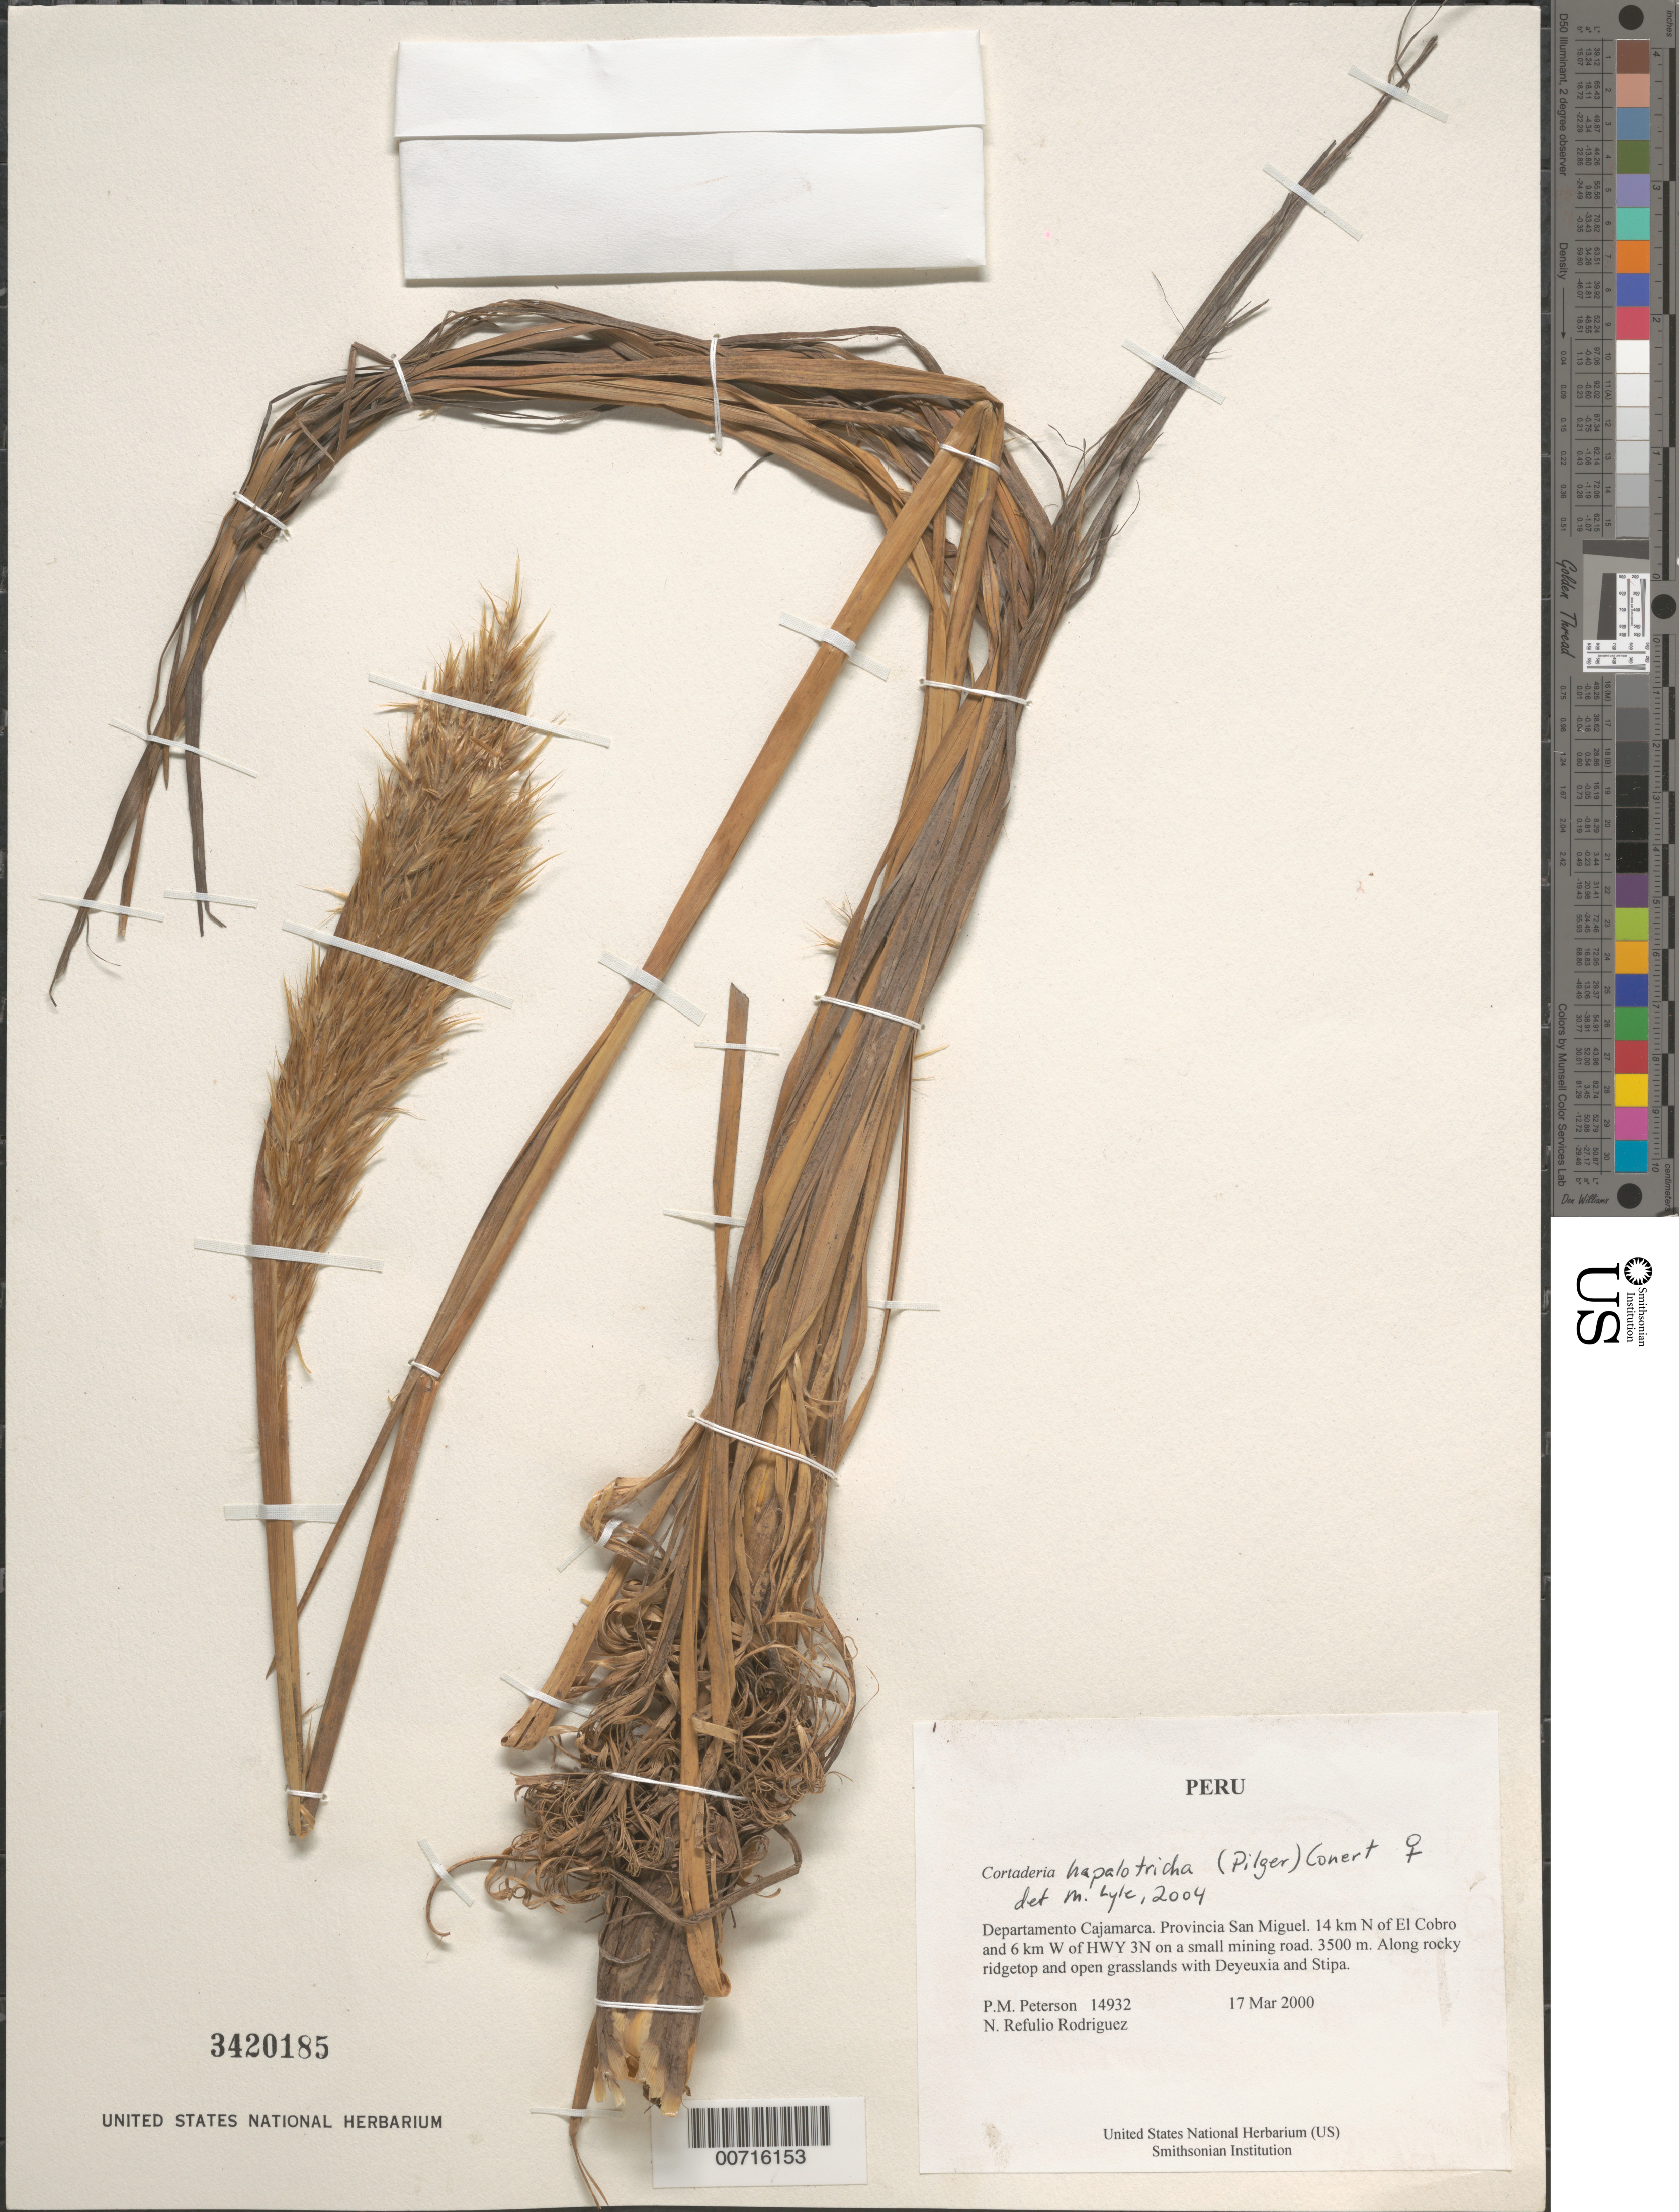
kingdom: Plantae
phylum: Tracheophyta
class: Liliopsida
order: Poales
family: Poaceae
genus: Cortaderia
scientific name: Cortaderia hapalotricha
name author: (Pilg.) Conert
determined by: Lyle, M.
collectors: P. M. Peterson & N. Refulio-Rodríguez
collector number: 14932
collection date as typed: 17 Mar 2000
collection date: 2000-03-17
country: Peru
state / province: Cajamarca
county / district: San Miguel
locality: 14 km N of El Cobro and 6 km W of HWY 3N on a small mining road.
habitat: Along rocky ridgetop and open grasslands with Deyeuxia and Stipa.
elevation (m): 3500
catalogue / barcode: US 3420185